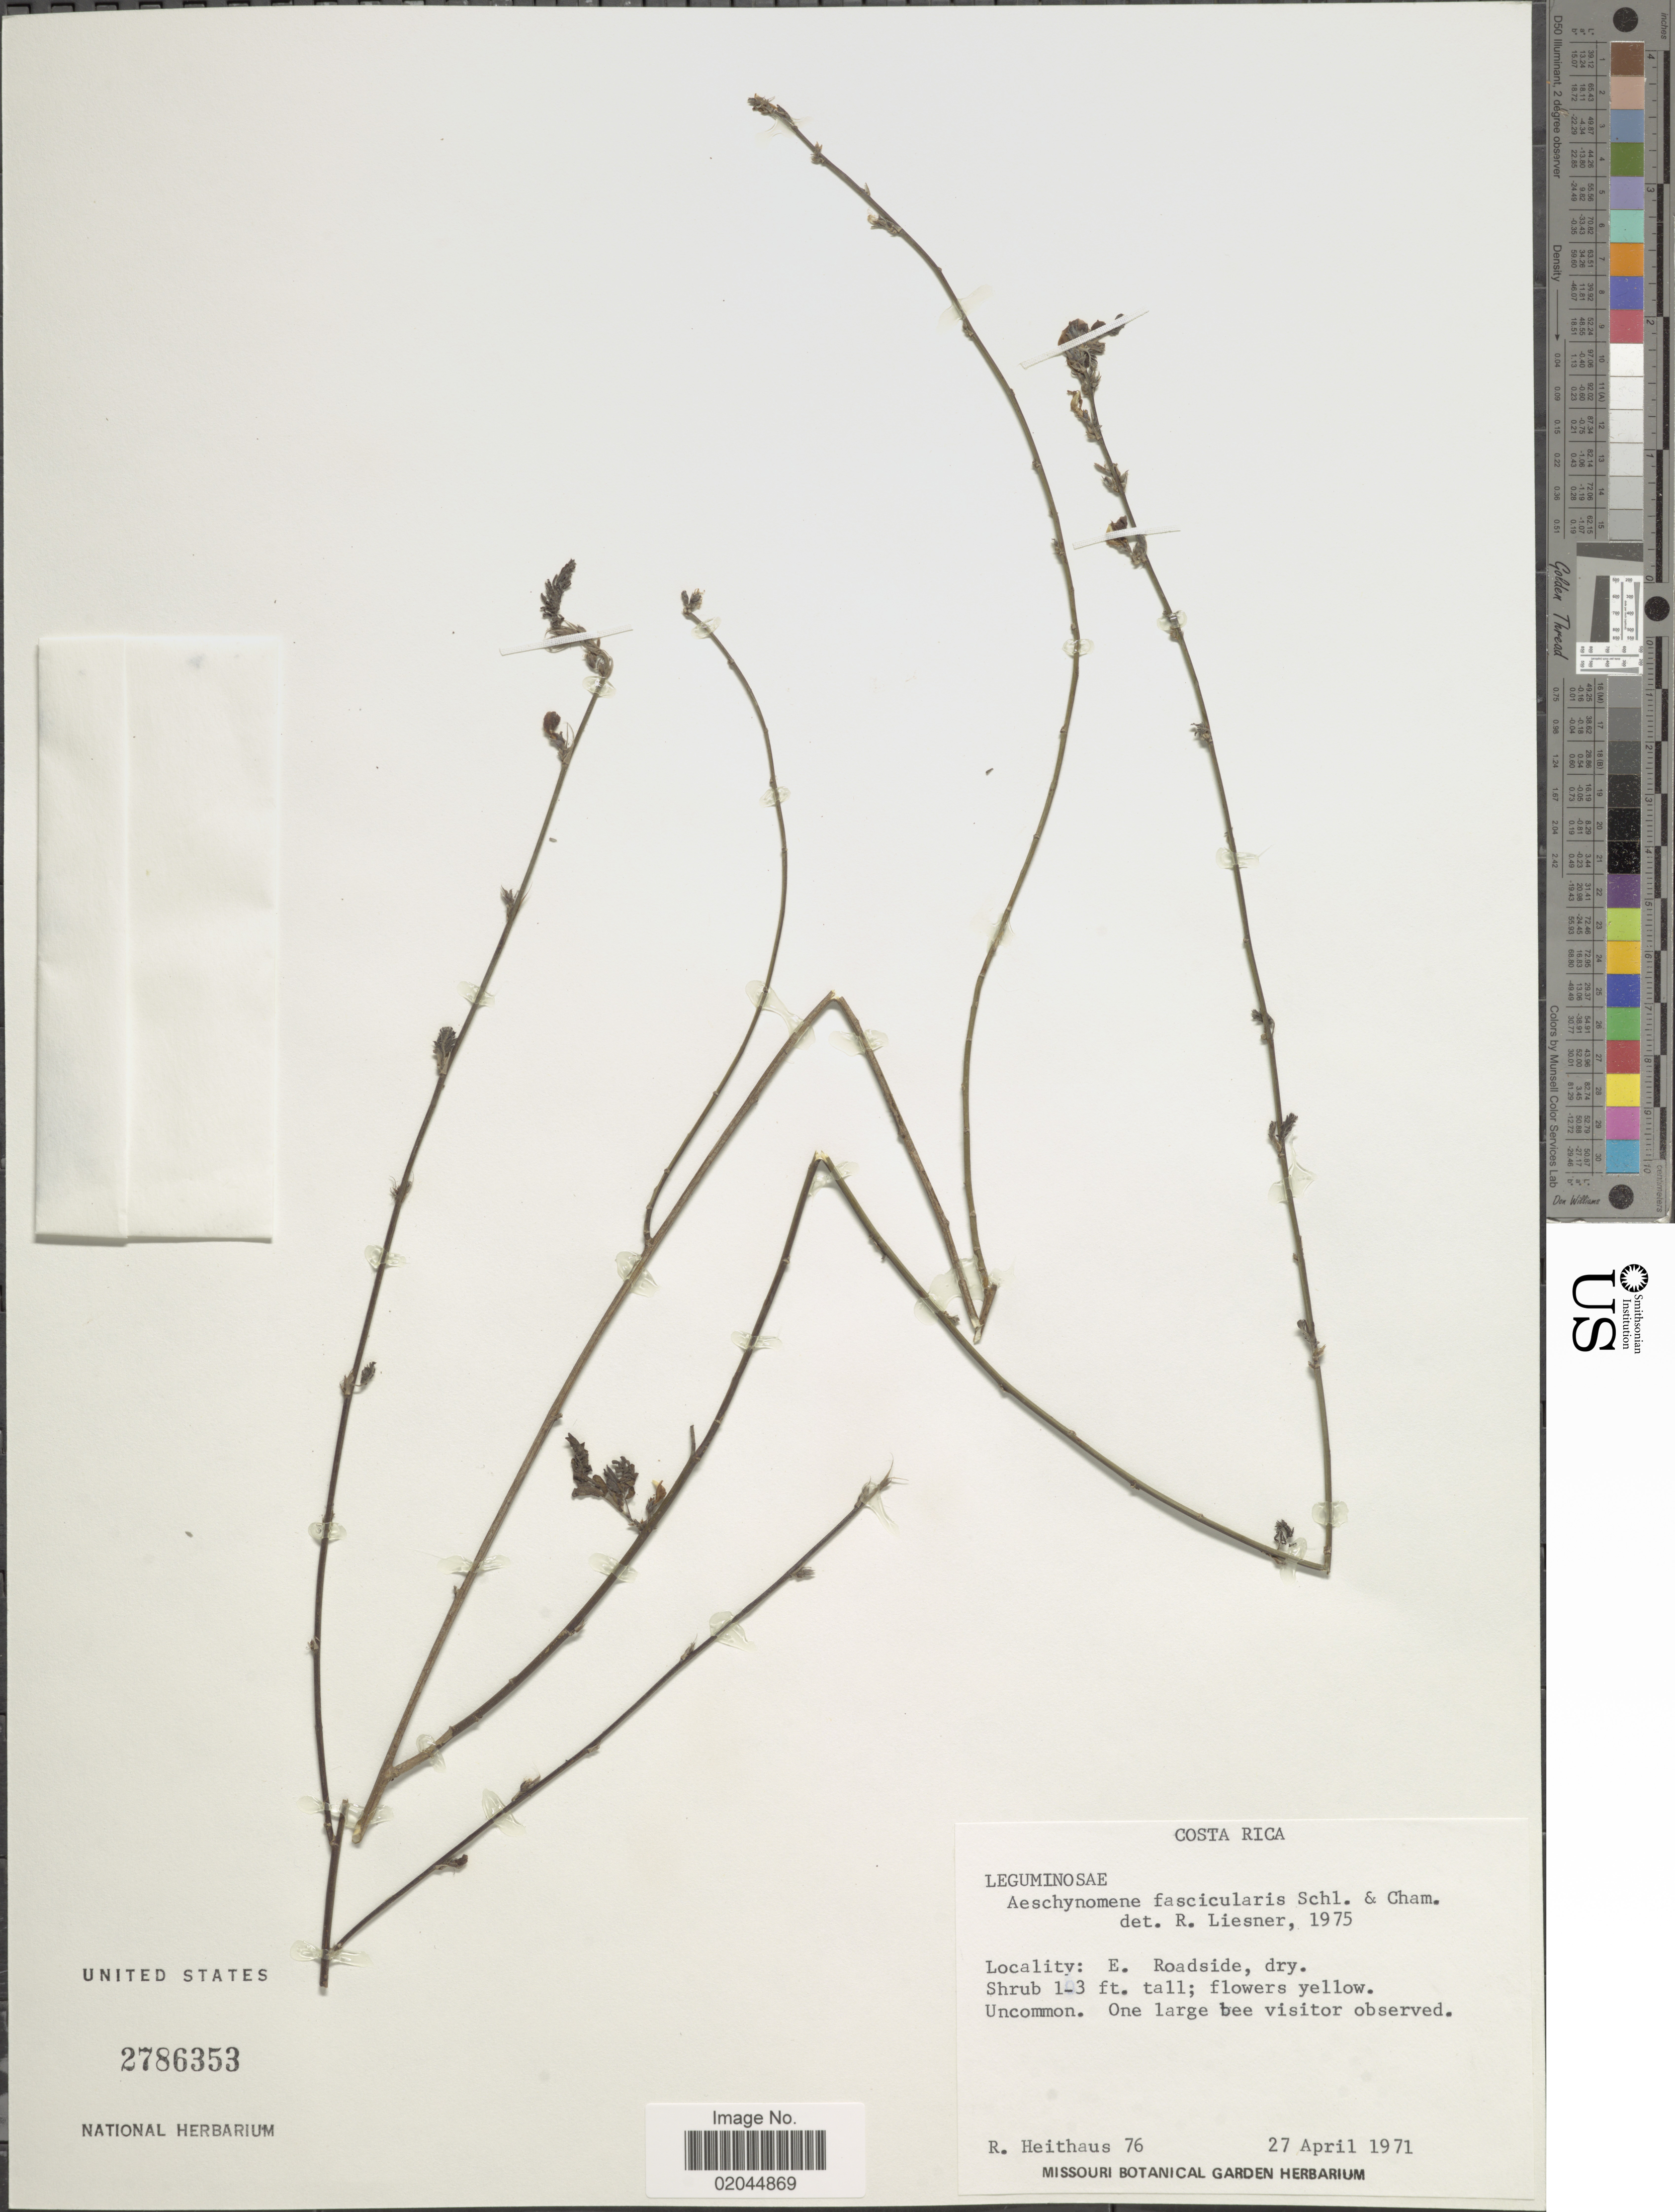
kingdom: Plantae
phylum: Tracheophyta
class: Magnoliopsida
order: Fabales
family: Fabaceae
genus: Aeschynomene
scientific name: Aeschynomene fascicularis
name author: Schltdl. & Cham.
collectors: R. Heithaus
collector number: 76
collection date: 1971-04-27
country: Costa Rica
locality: E. Roadside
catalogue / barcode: US 2786353